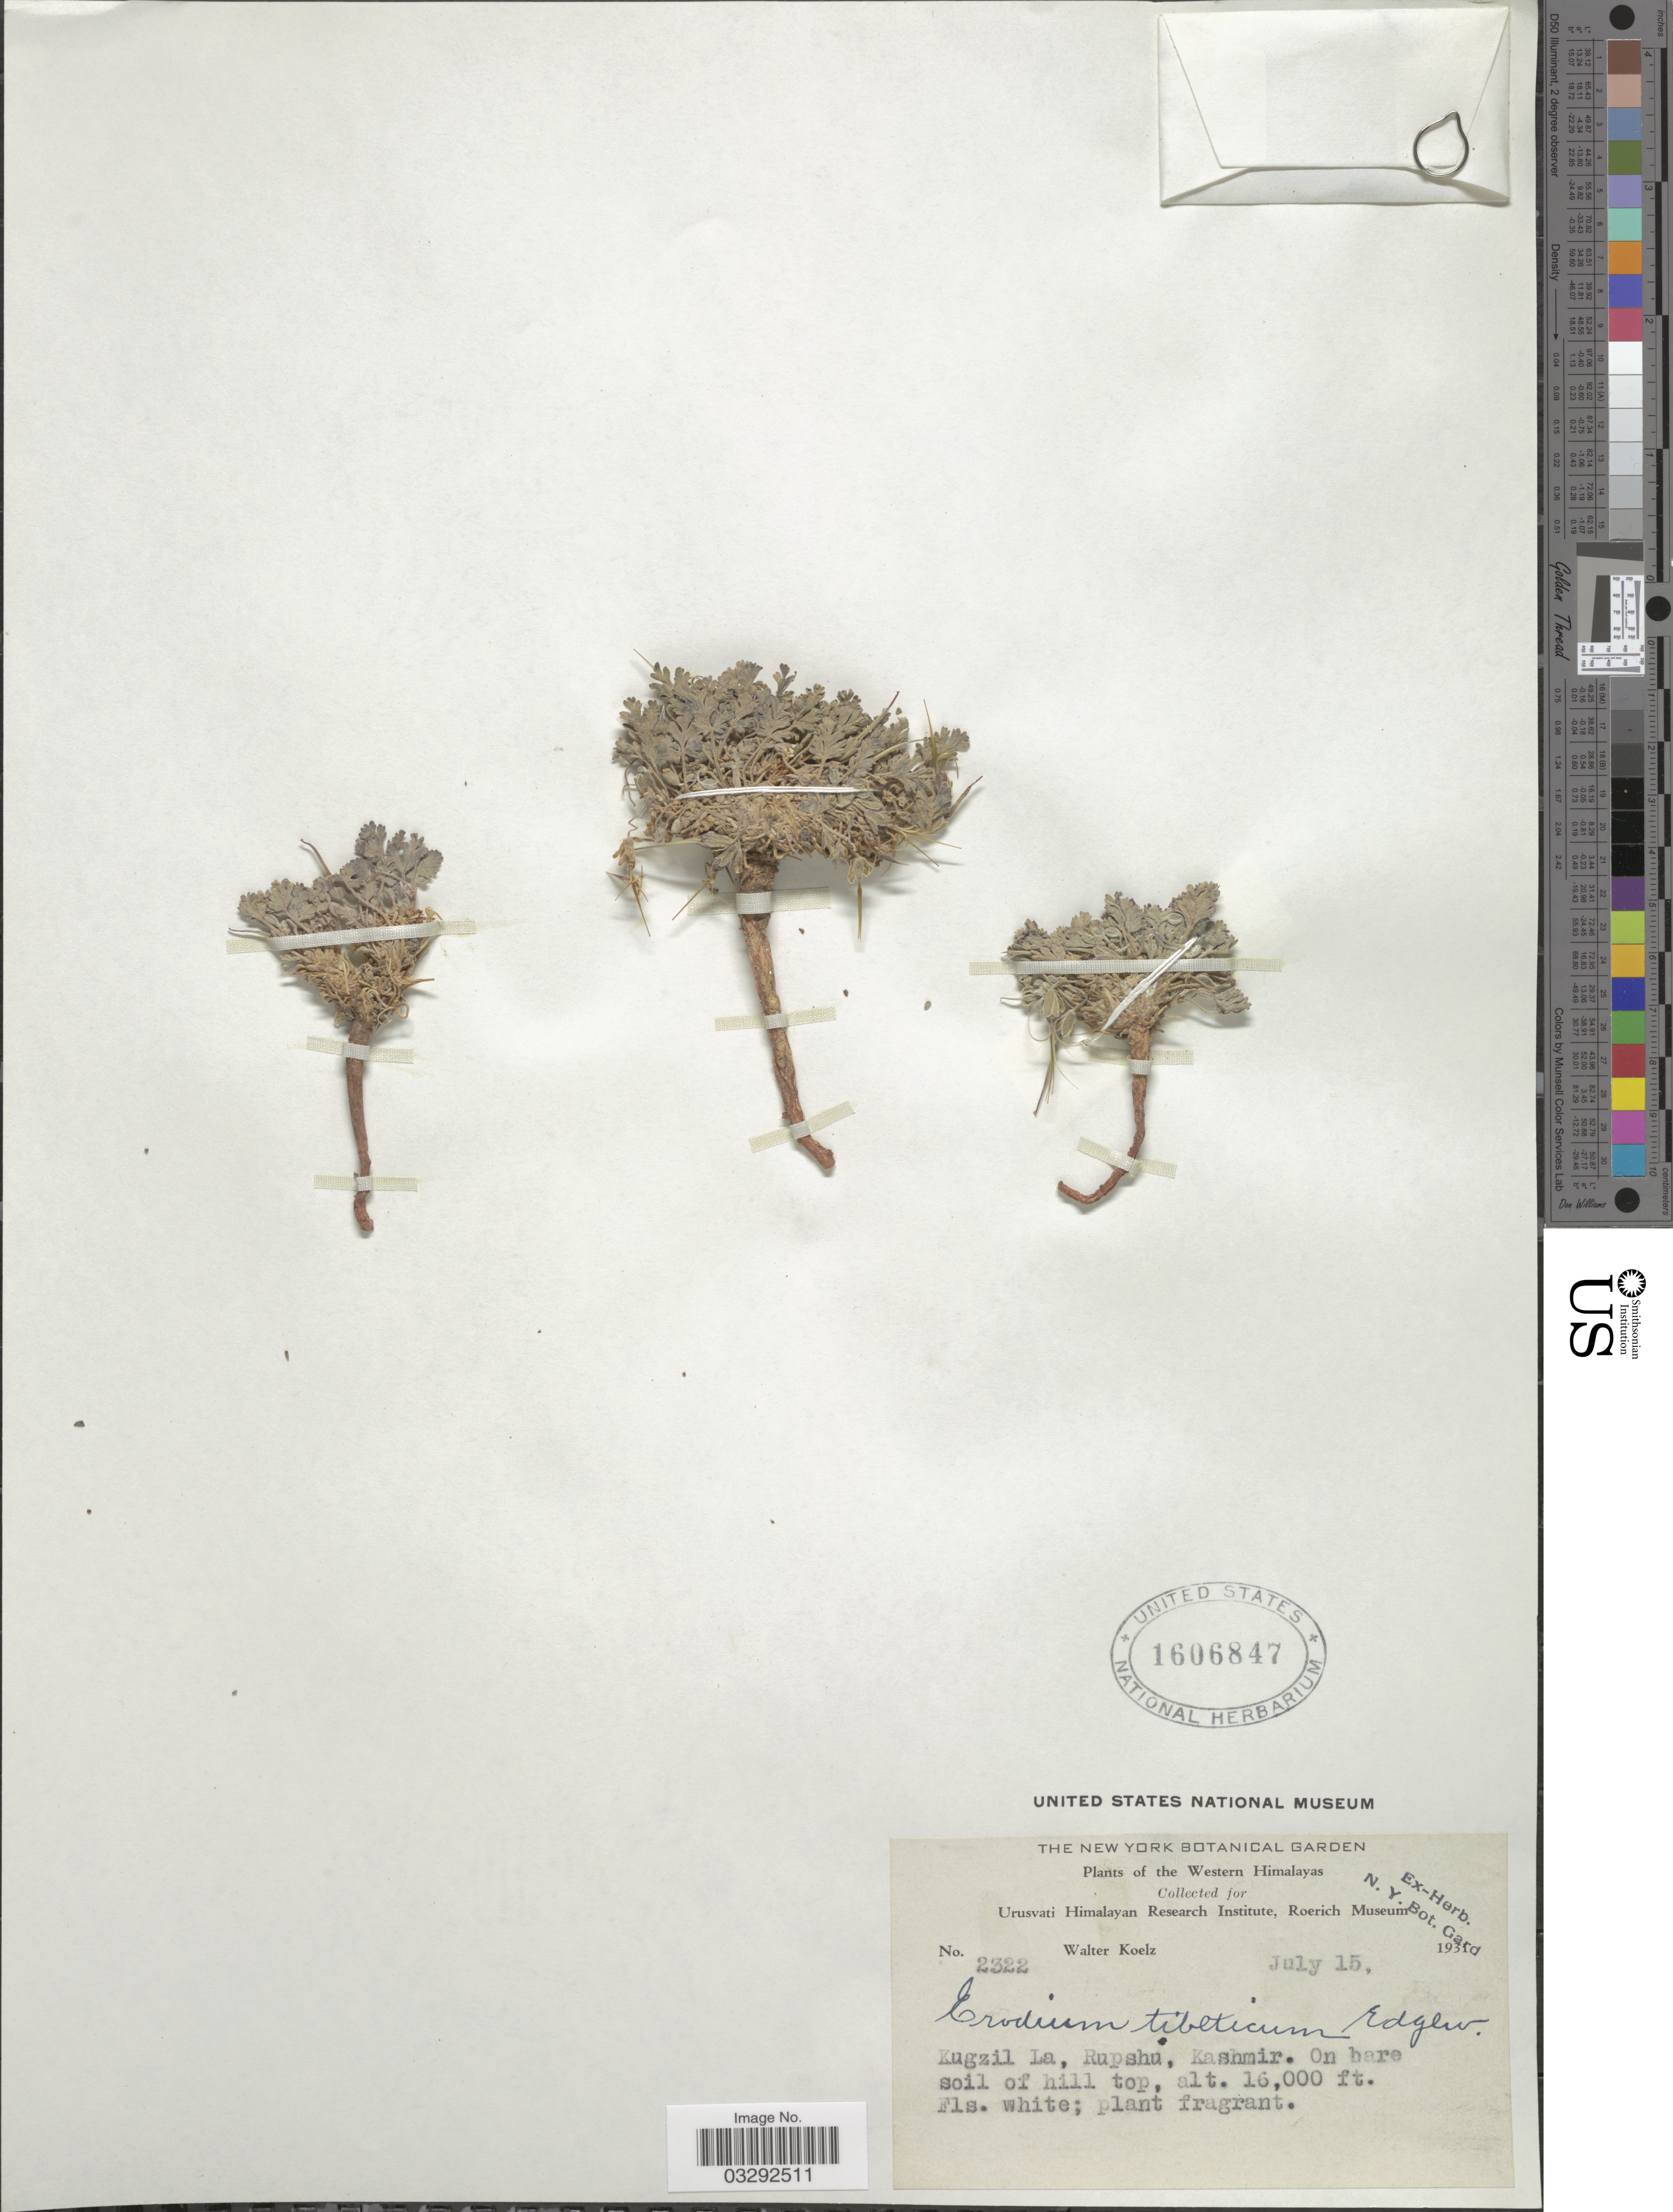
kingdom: Plantae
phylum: Tracheophyta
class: Magnoliopsida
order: Geraniales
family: Geraniaceae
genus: Erodium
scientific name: Erodium tibetanum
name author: Edgew. & Hook. f.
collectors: W. N. Koelz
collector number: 2322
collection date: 1931-07-15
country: India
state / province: Jammu and Kashmir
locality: Western Himalayas. Kugzil La, Rupshu, Kashmir.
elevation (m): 4877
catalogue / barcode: US 1606847